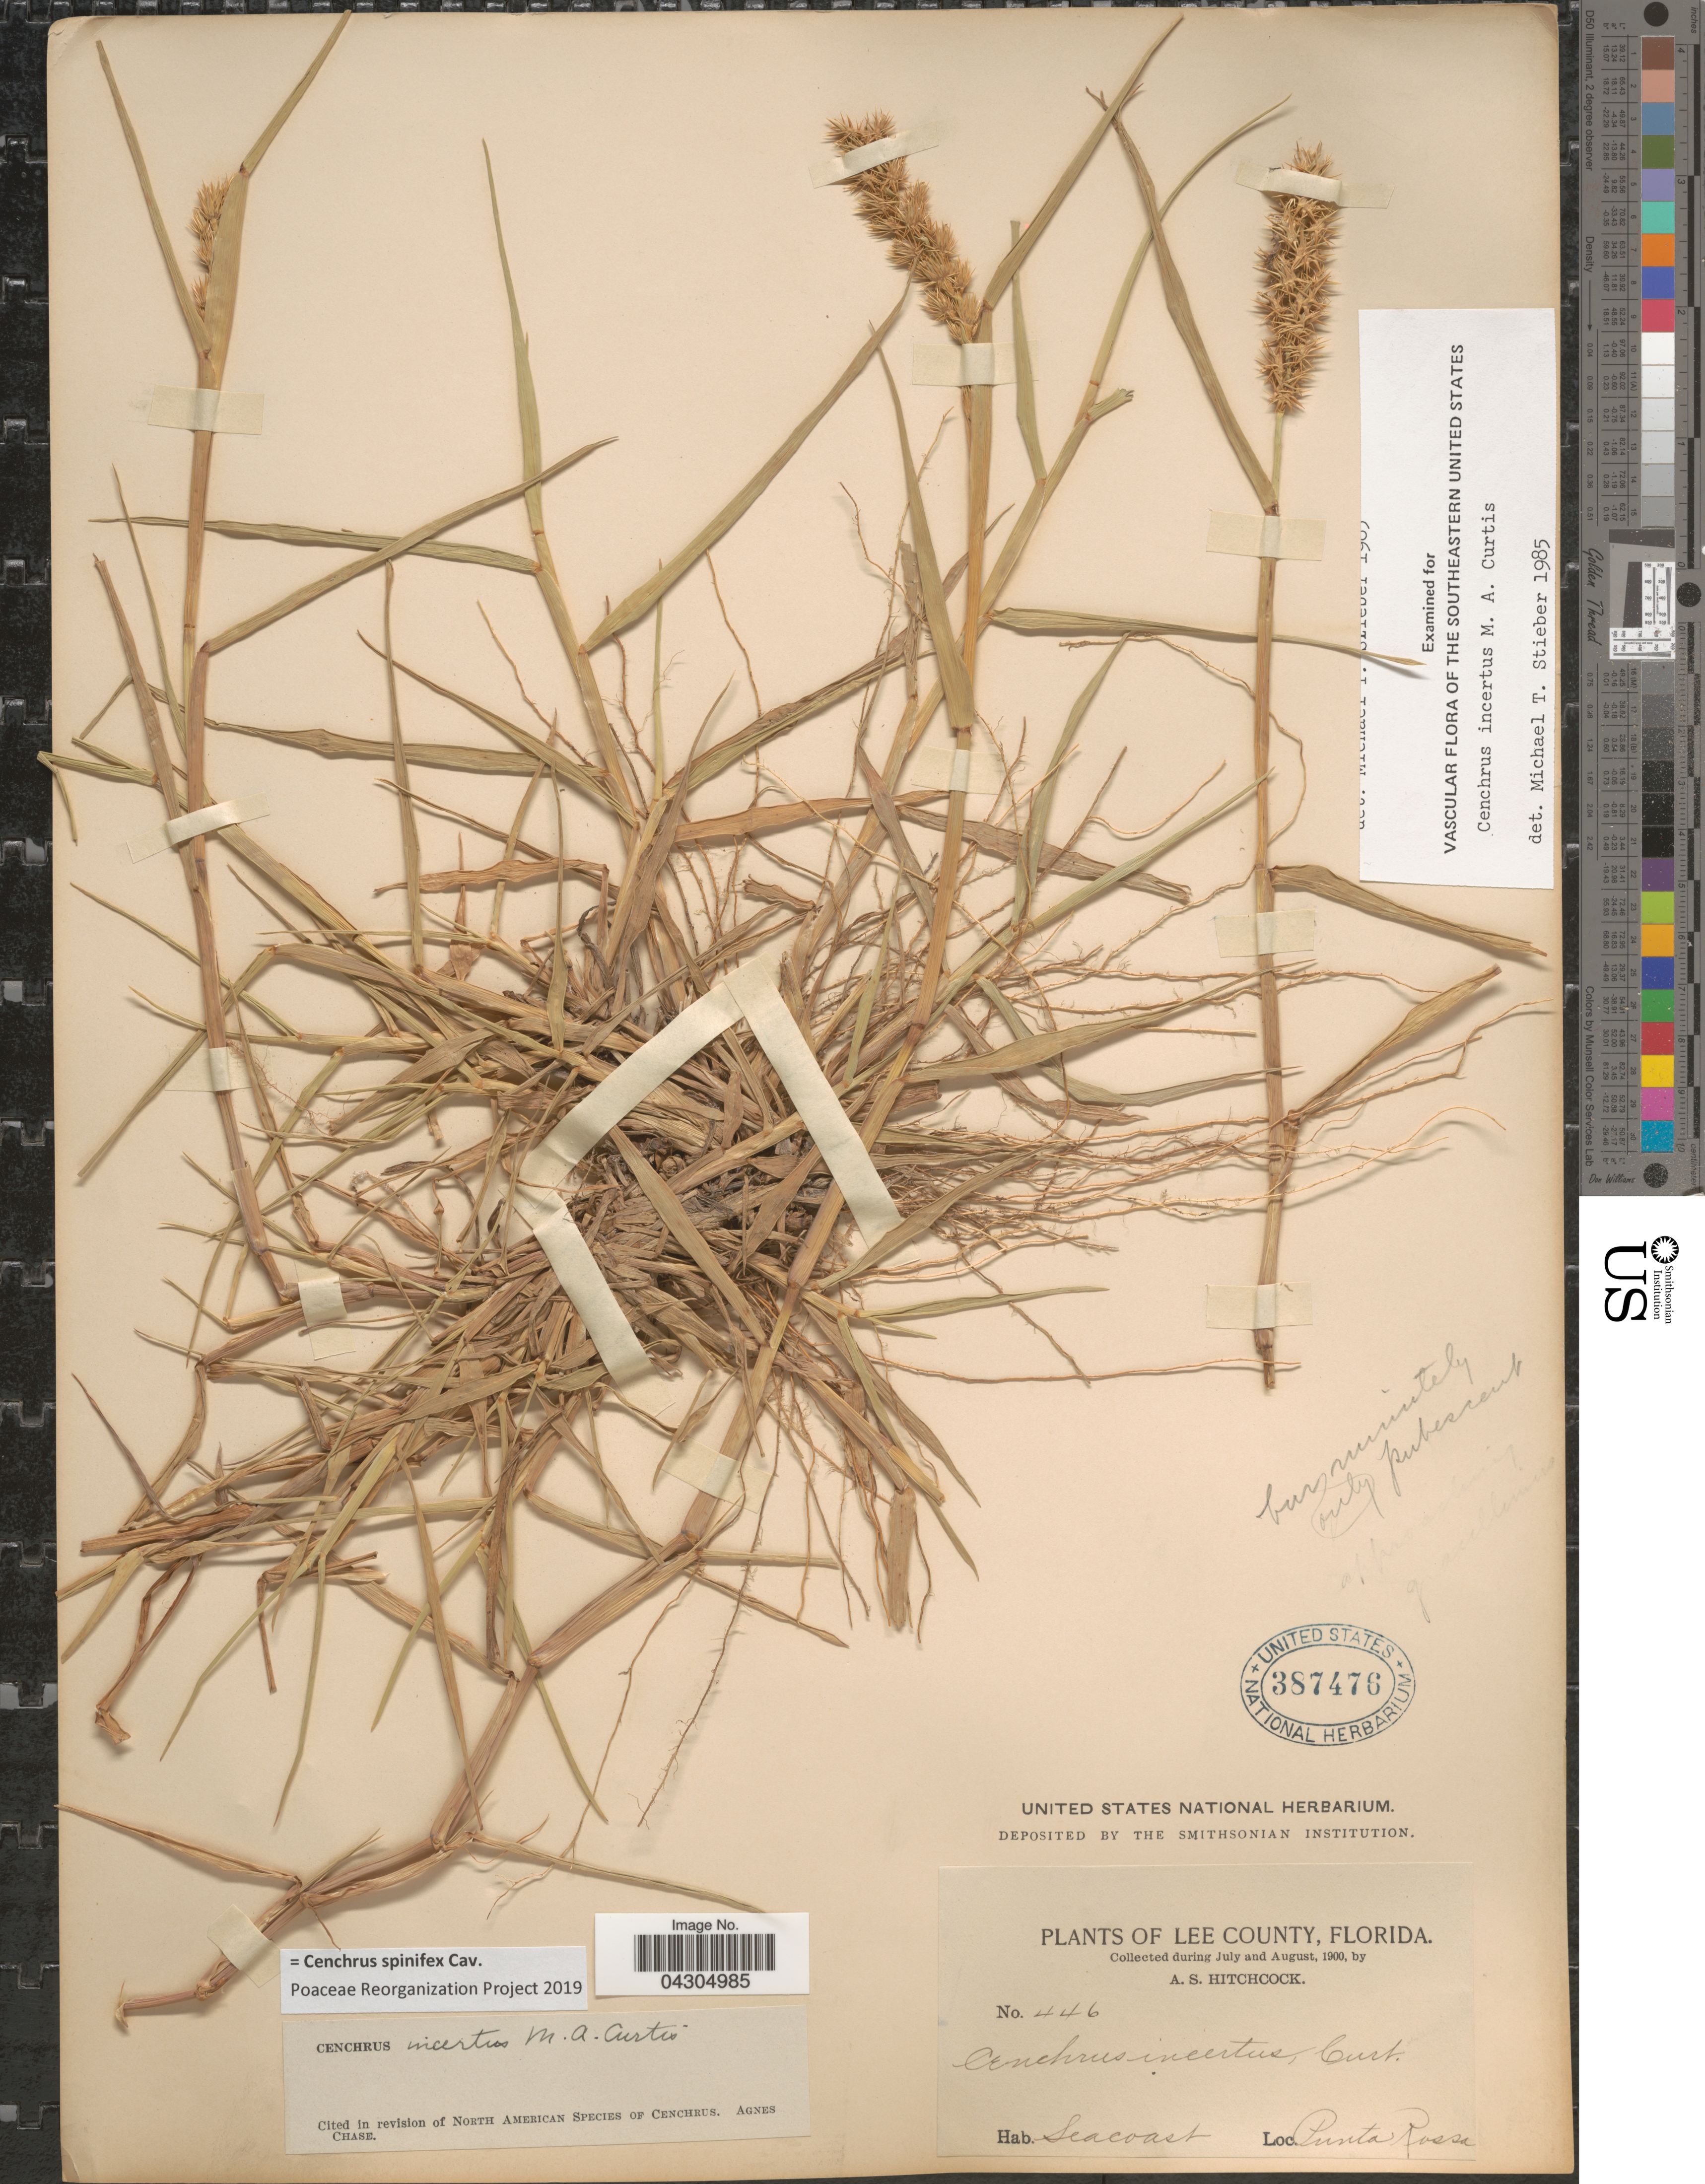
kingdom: Plantae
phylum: Tracheophyta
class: Liliopsida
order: Poales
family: Poaceae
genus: Cenchrus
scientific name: Cenchrus spinifex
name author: Cav.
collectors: A. S. Hitchcock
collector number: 446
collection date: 1900-07/1900-08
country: United States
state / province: Florida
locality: Lee County. Seacoast. Punta Rossa.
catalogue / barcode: US 387476